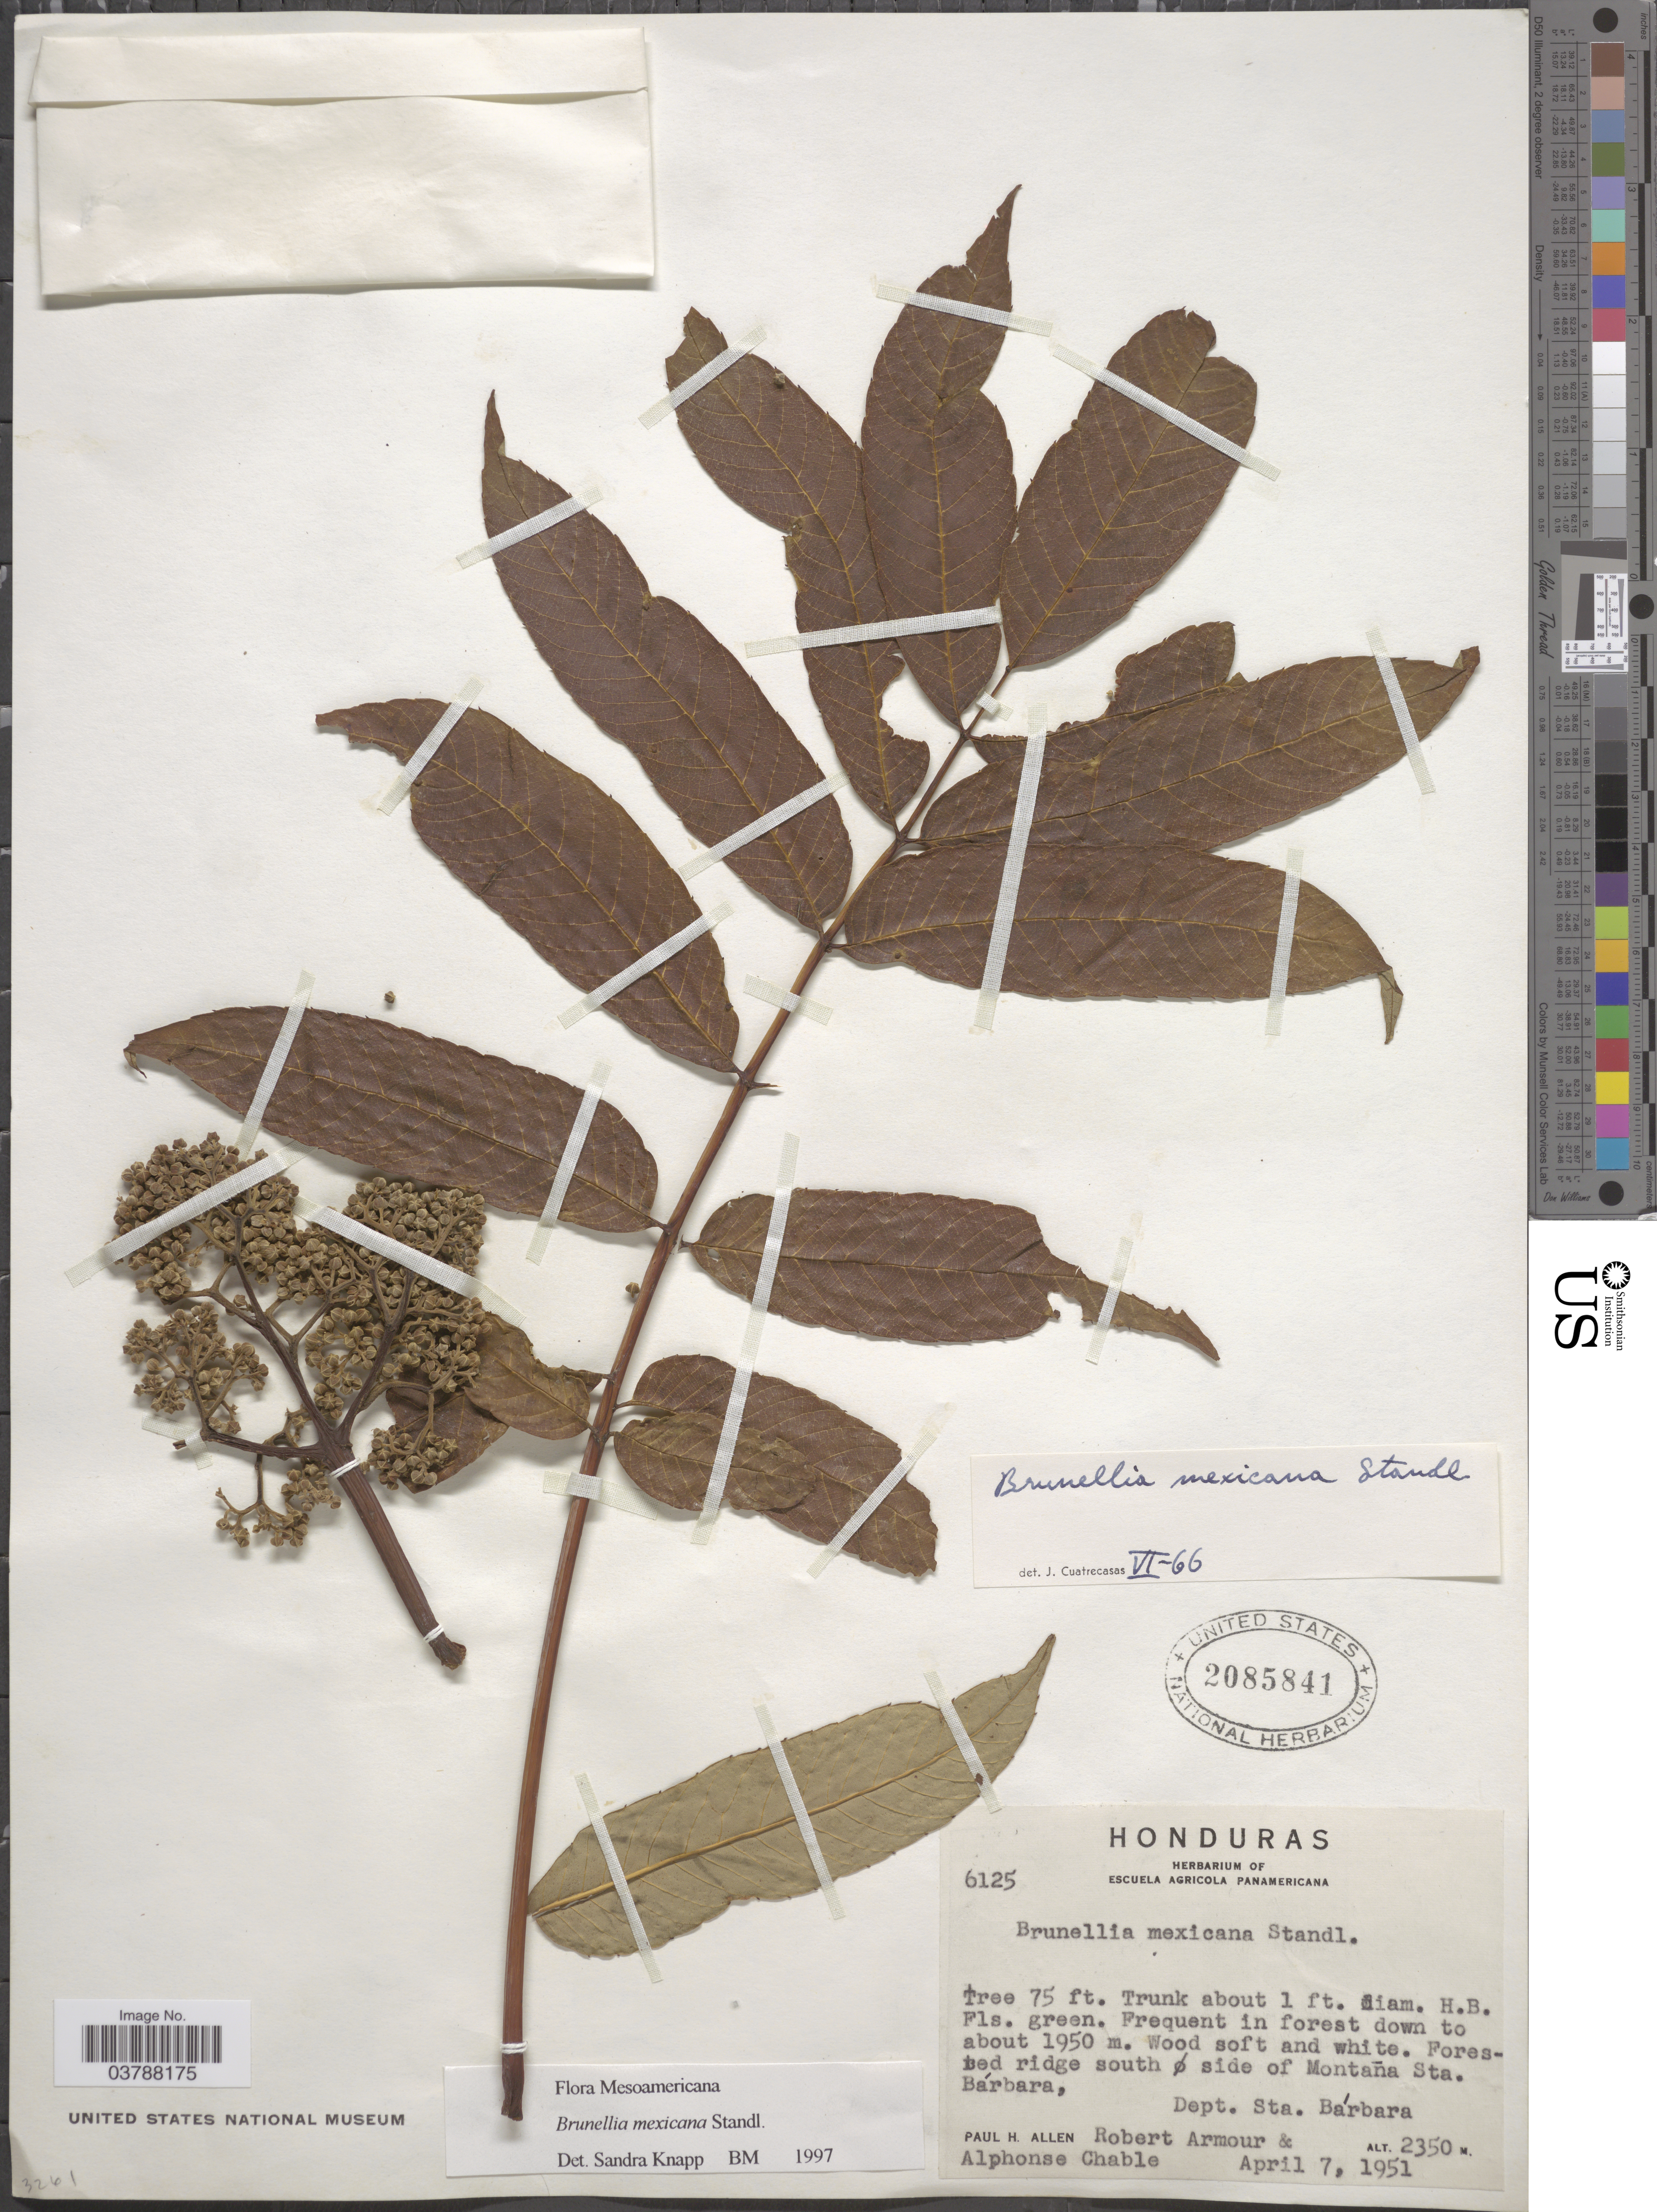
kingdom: Plantae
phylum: Tracheophyta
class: Magnoliopsida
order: Oxalidales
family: Brunelliaceae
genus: Brunellia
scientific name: Brunellia mexicana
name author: Standl.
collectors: P. H. Allen, R. Armour & A. Chable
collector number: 6125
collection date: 1951-04-07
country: Honduras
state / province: Santa Barbara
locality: Forested ridge south side of Montaña Sta. Bárbara, Dept. Sta. Bárbara.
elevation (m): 2350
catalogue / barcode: US 2085841